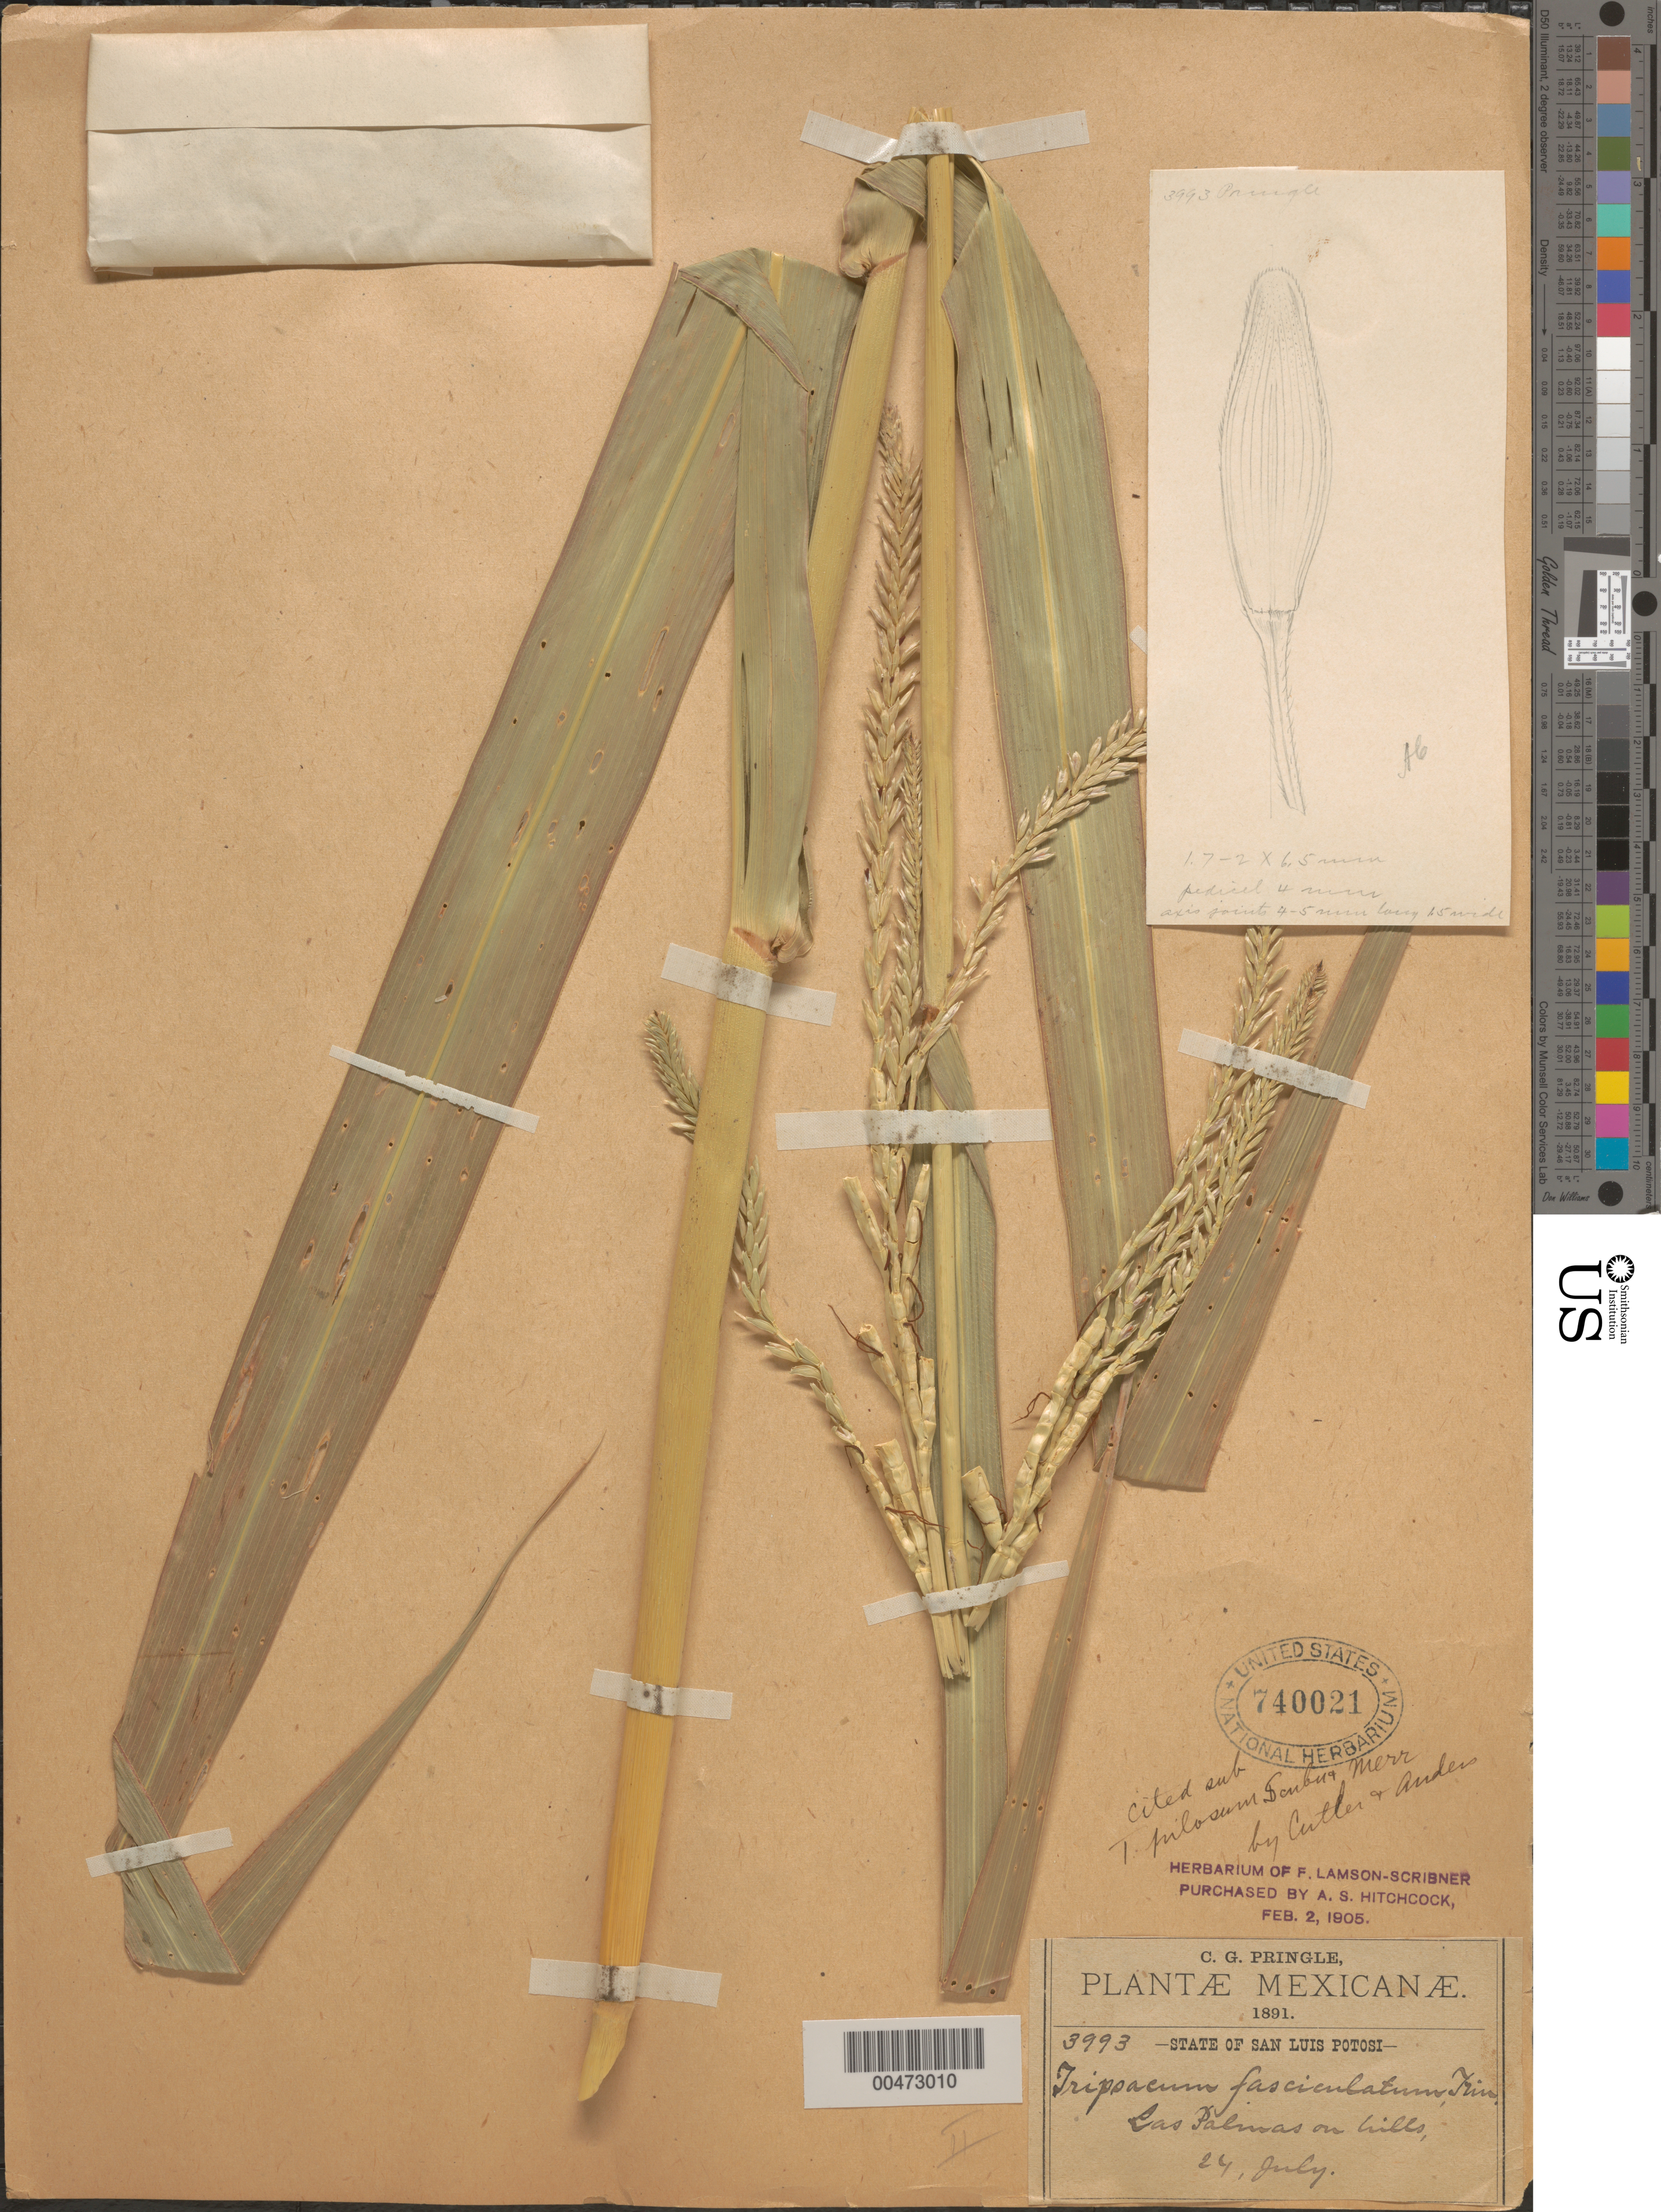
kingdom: Plantae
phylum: Tracheophyta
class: Liliopsida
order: Poales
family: Poaceae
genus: Tripsacum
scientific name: Tripsacum pilosum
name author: Scribn. & Merr.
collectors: C. G. Pringle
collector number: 3993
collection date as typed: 24 Jul 1891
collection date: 1891-07-24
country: Mexico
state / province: San Luis Potosi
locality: Las Palmas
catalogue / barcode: US 740021